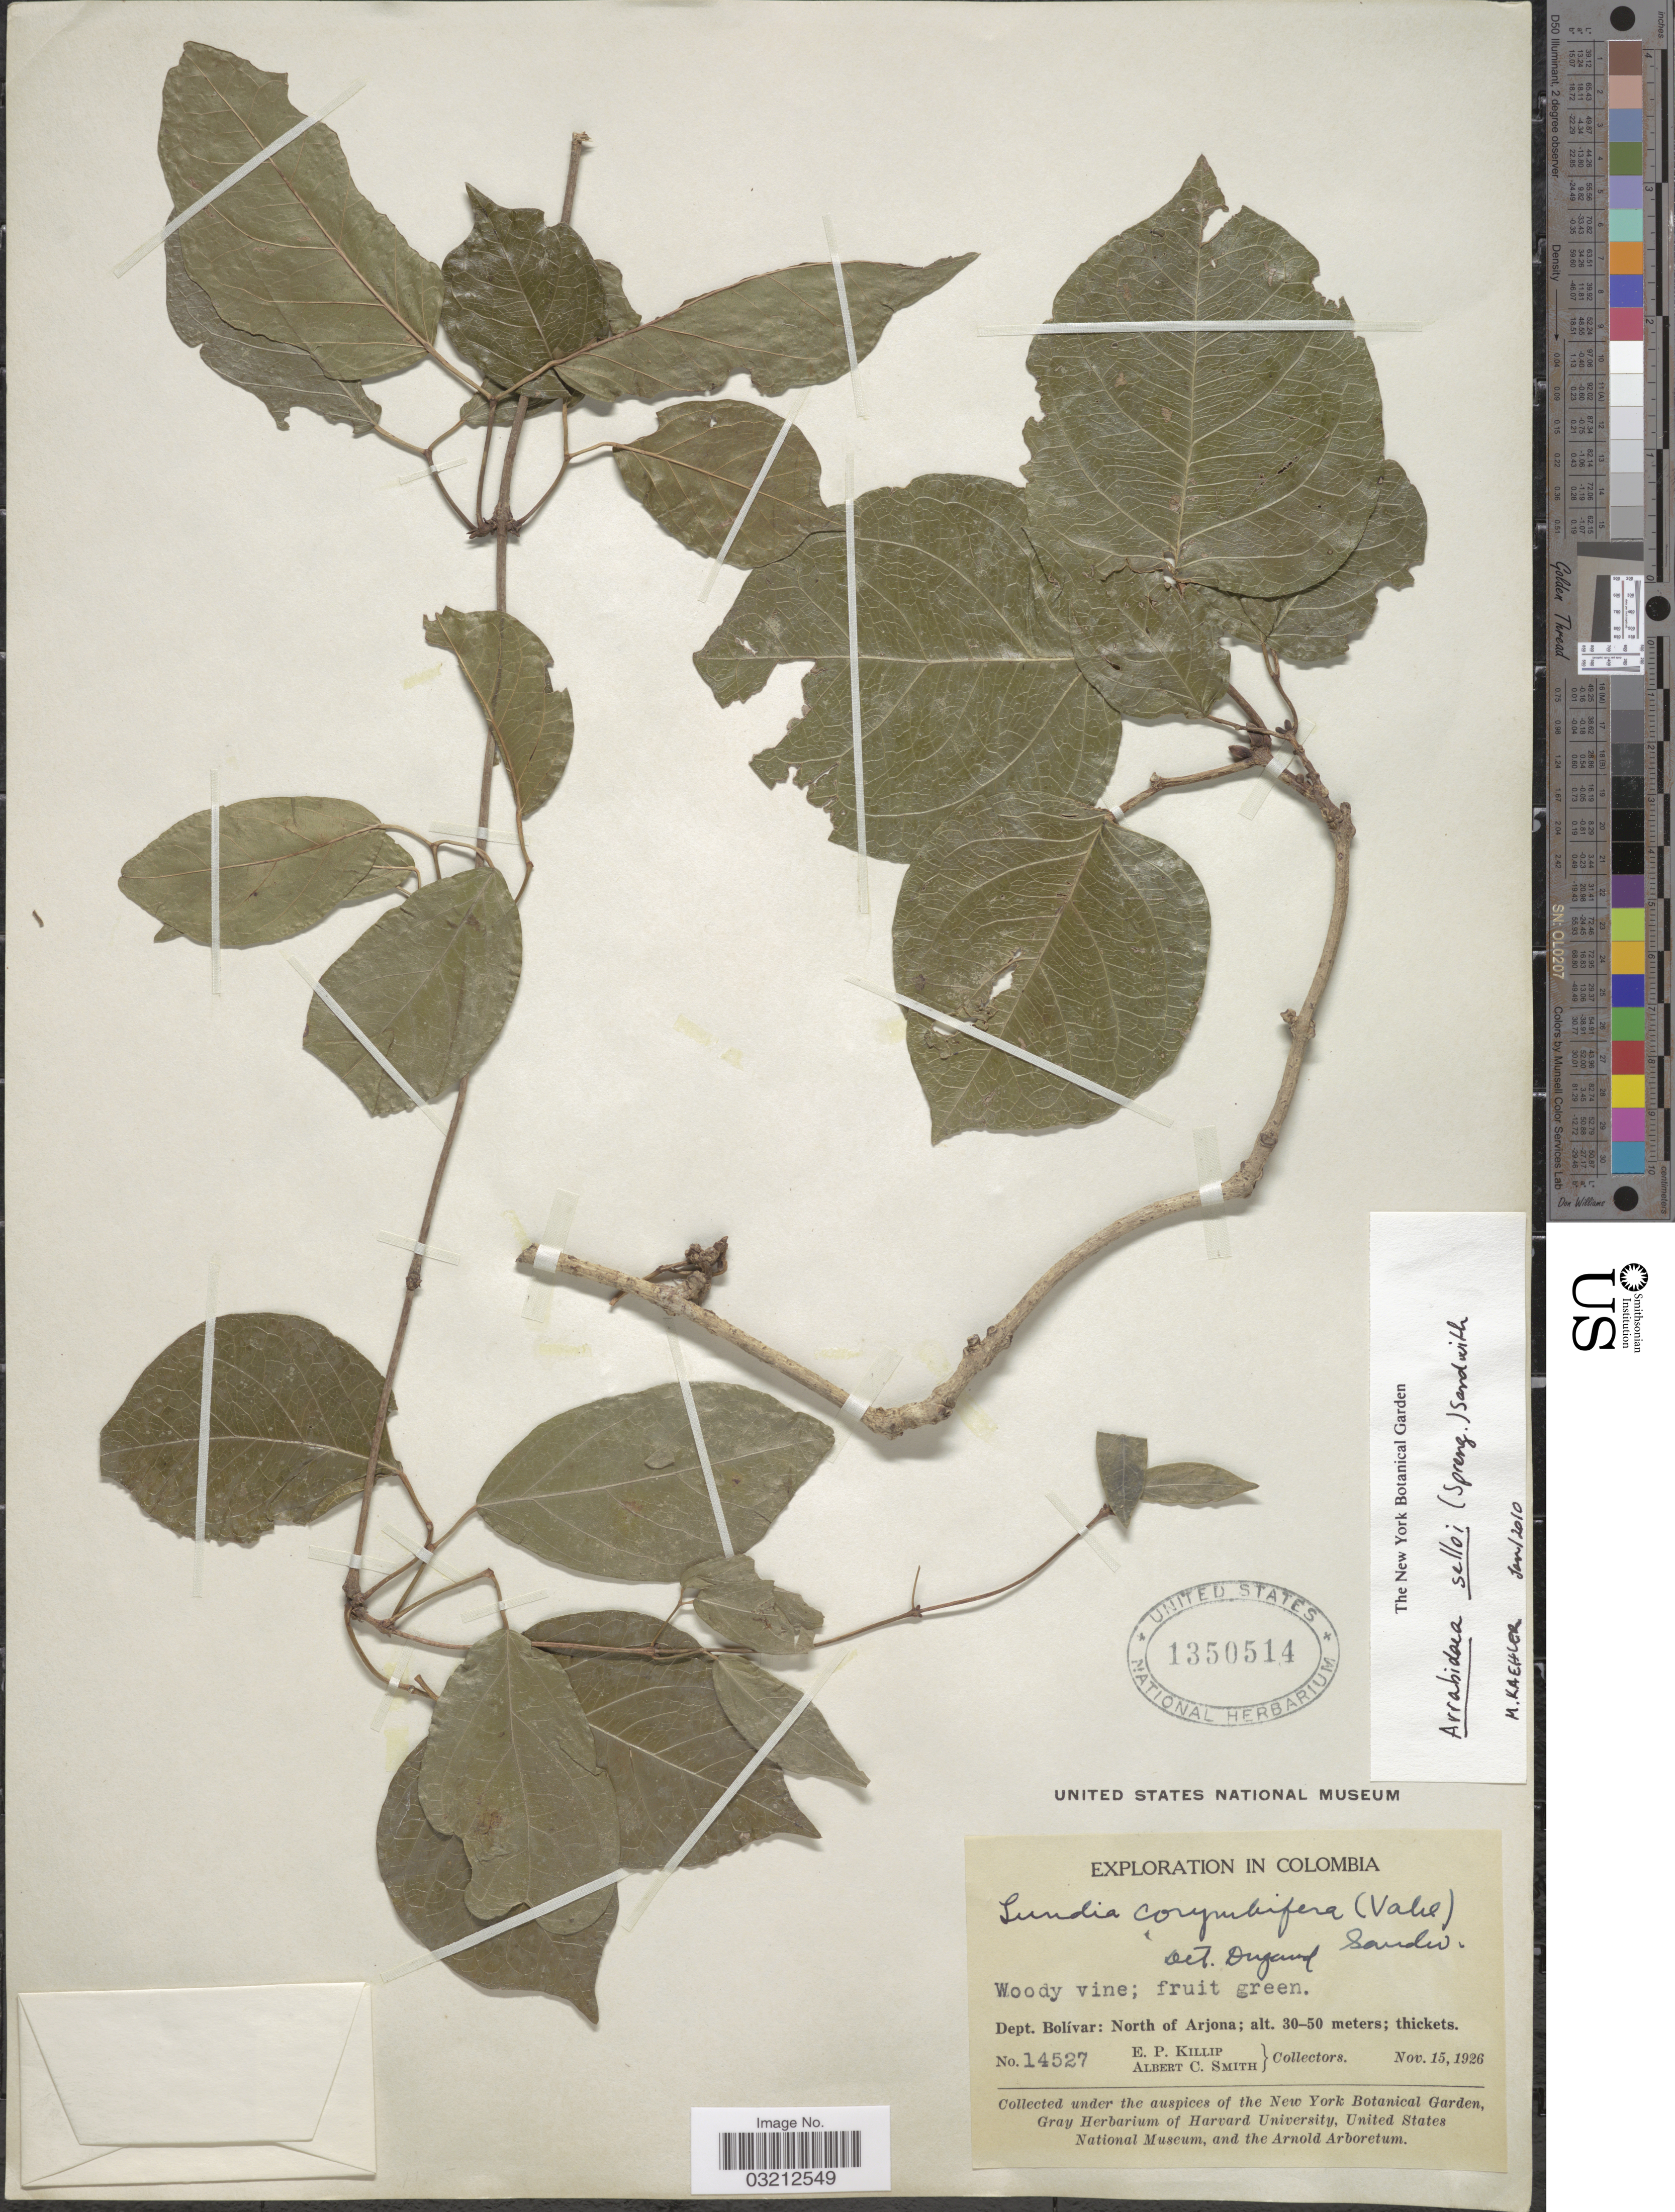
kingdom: Plantae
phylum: Tracheophyta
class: Magnoliopsida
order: Lamiales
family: Bignoniaceae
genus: Lundia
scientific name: Lundia corymbifera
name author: (Vahl) Sandwith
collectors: E. P. Killip & A. C. Smith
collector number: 14527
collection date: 1926-11-15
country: Colombia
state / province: Bolívar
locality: Dept. Bolívar: North of Arjona.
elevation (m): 30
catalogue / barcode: US 1350514